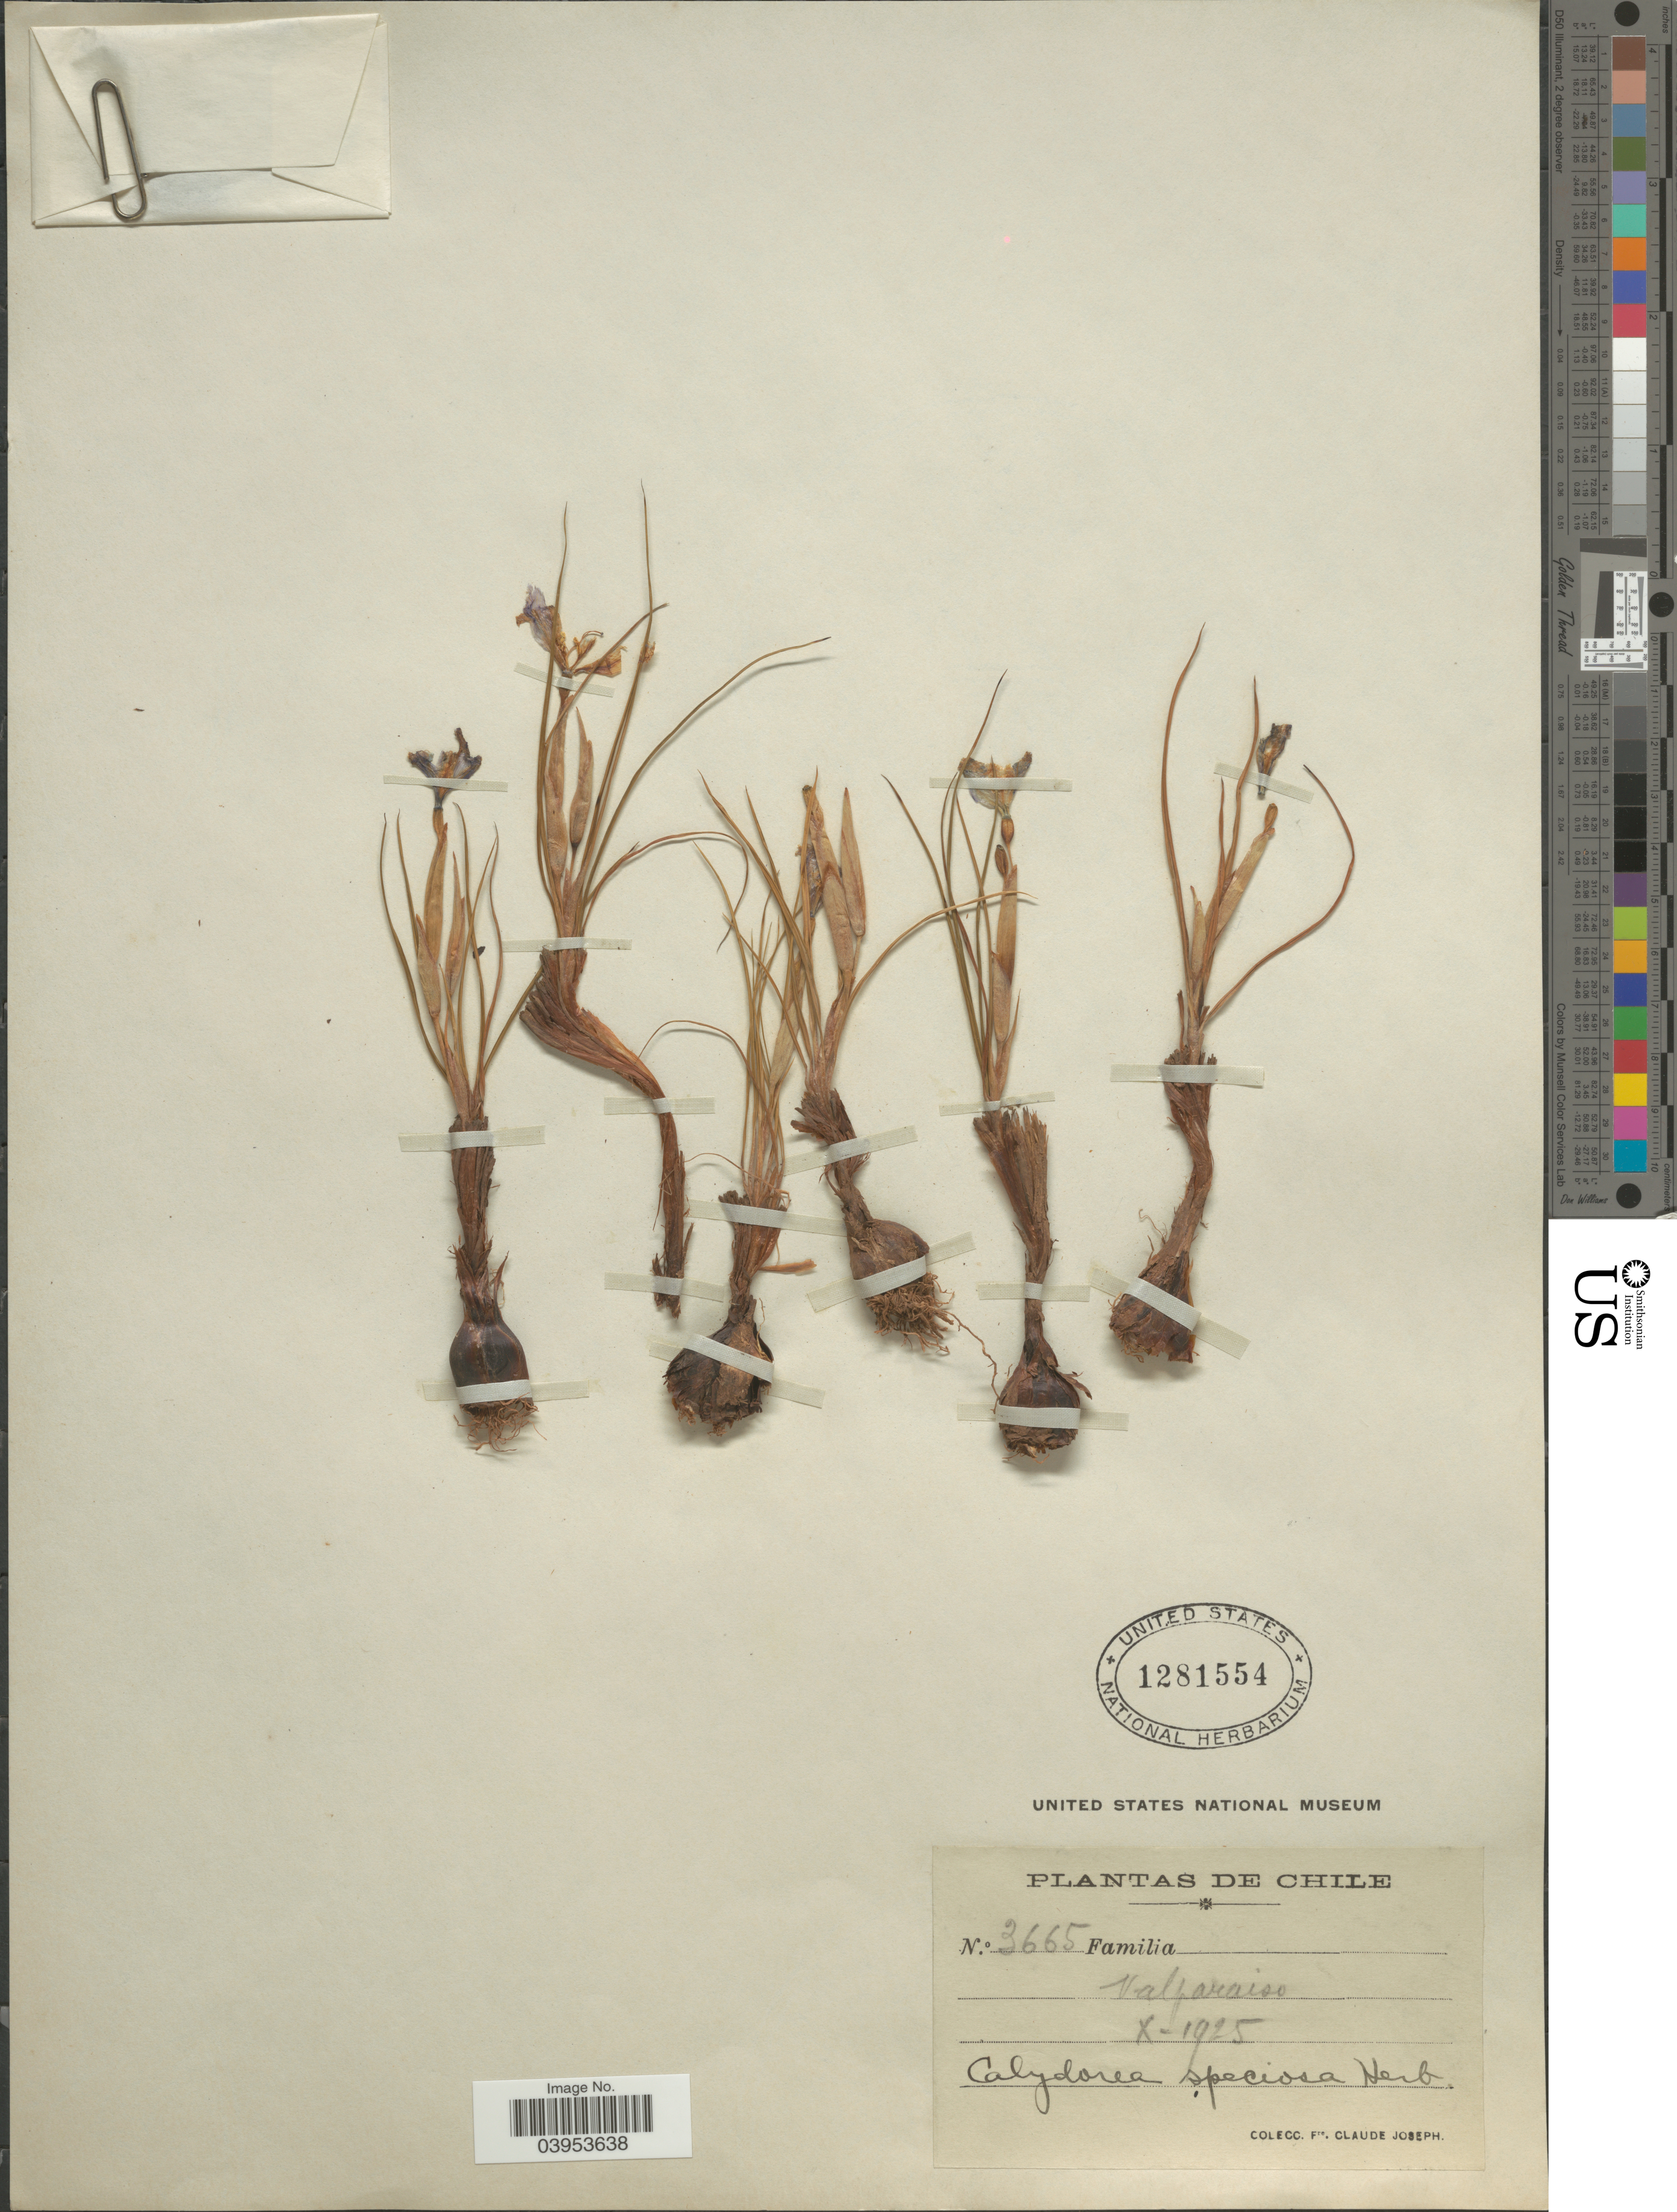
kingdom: Plantae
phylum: Tracheophyta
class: Liliopsida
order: Asparagales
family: Iridaceae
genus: Calydorea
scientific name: Calydorea xiphioides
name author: (Poepp.) Espinosa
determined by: Strong, Mark T., (BOT), Smithsonian Institution - National Museum of Natural History (UNITED STATES)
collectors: Bro. Claude-Joseph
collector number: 3665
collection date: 1925-10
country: Chile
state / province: Valparaíso (V)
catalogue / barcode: US 1281554